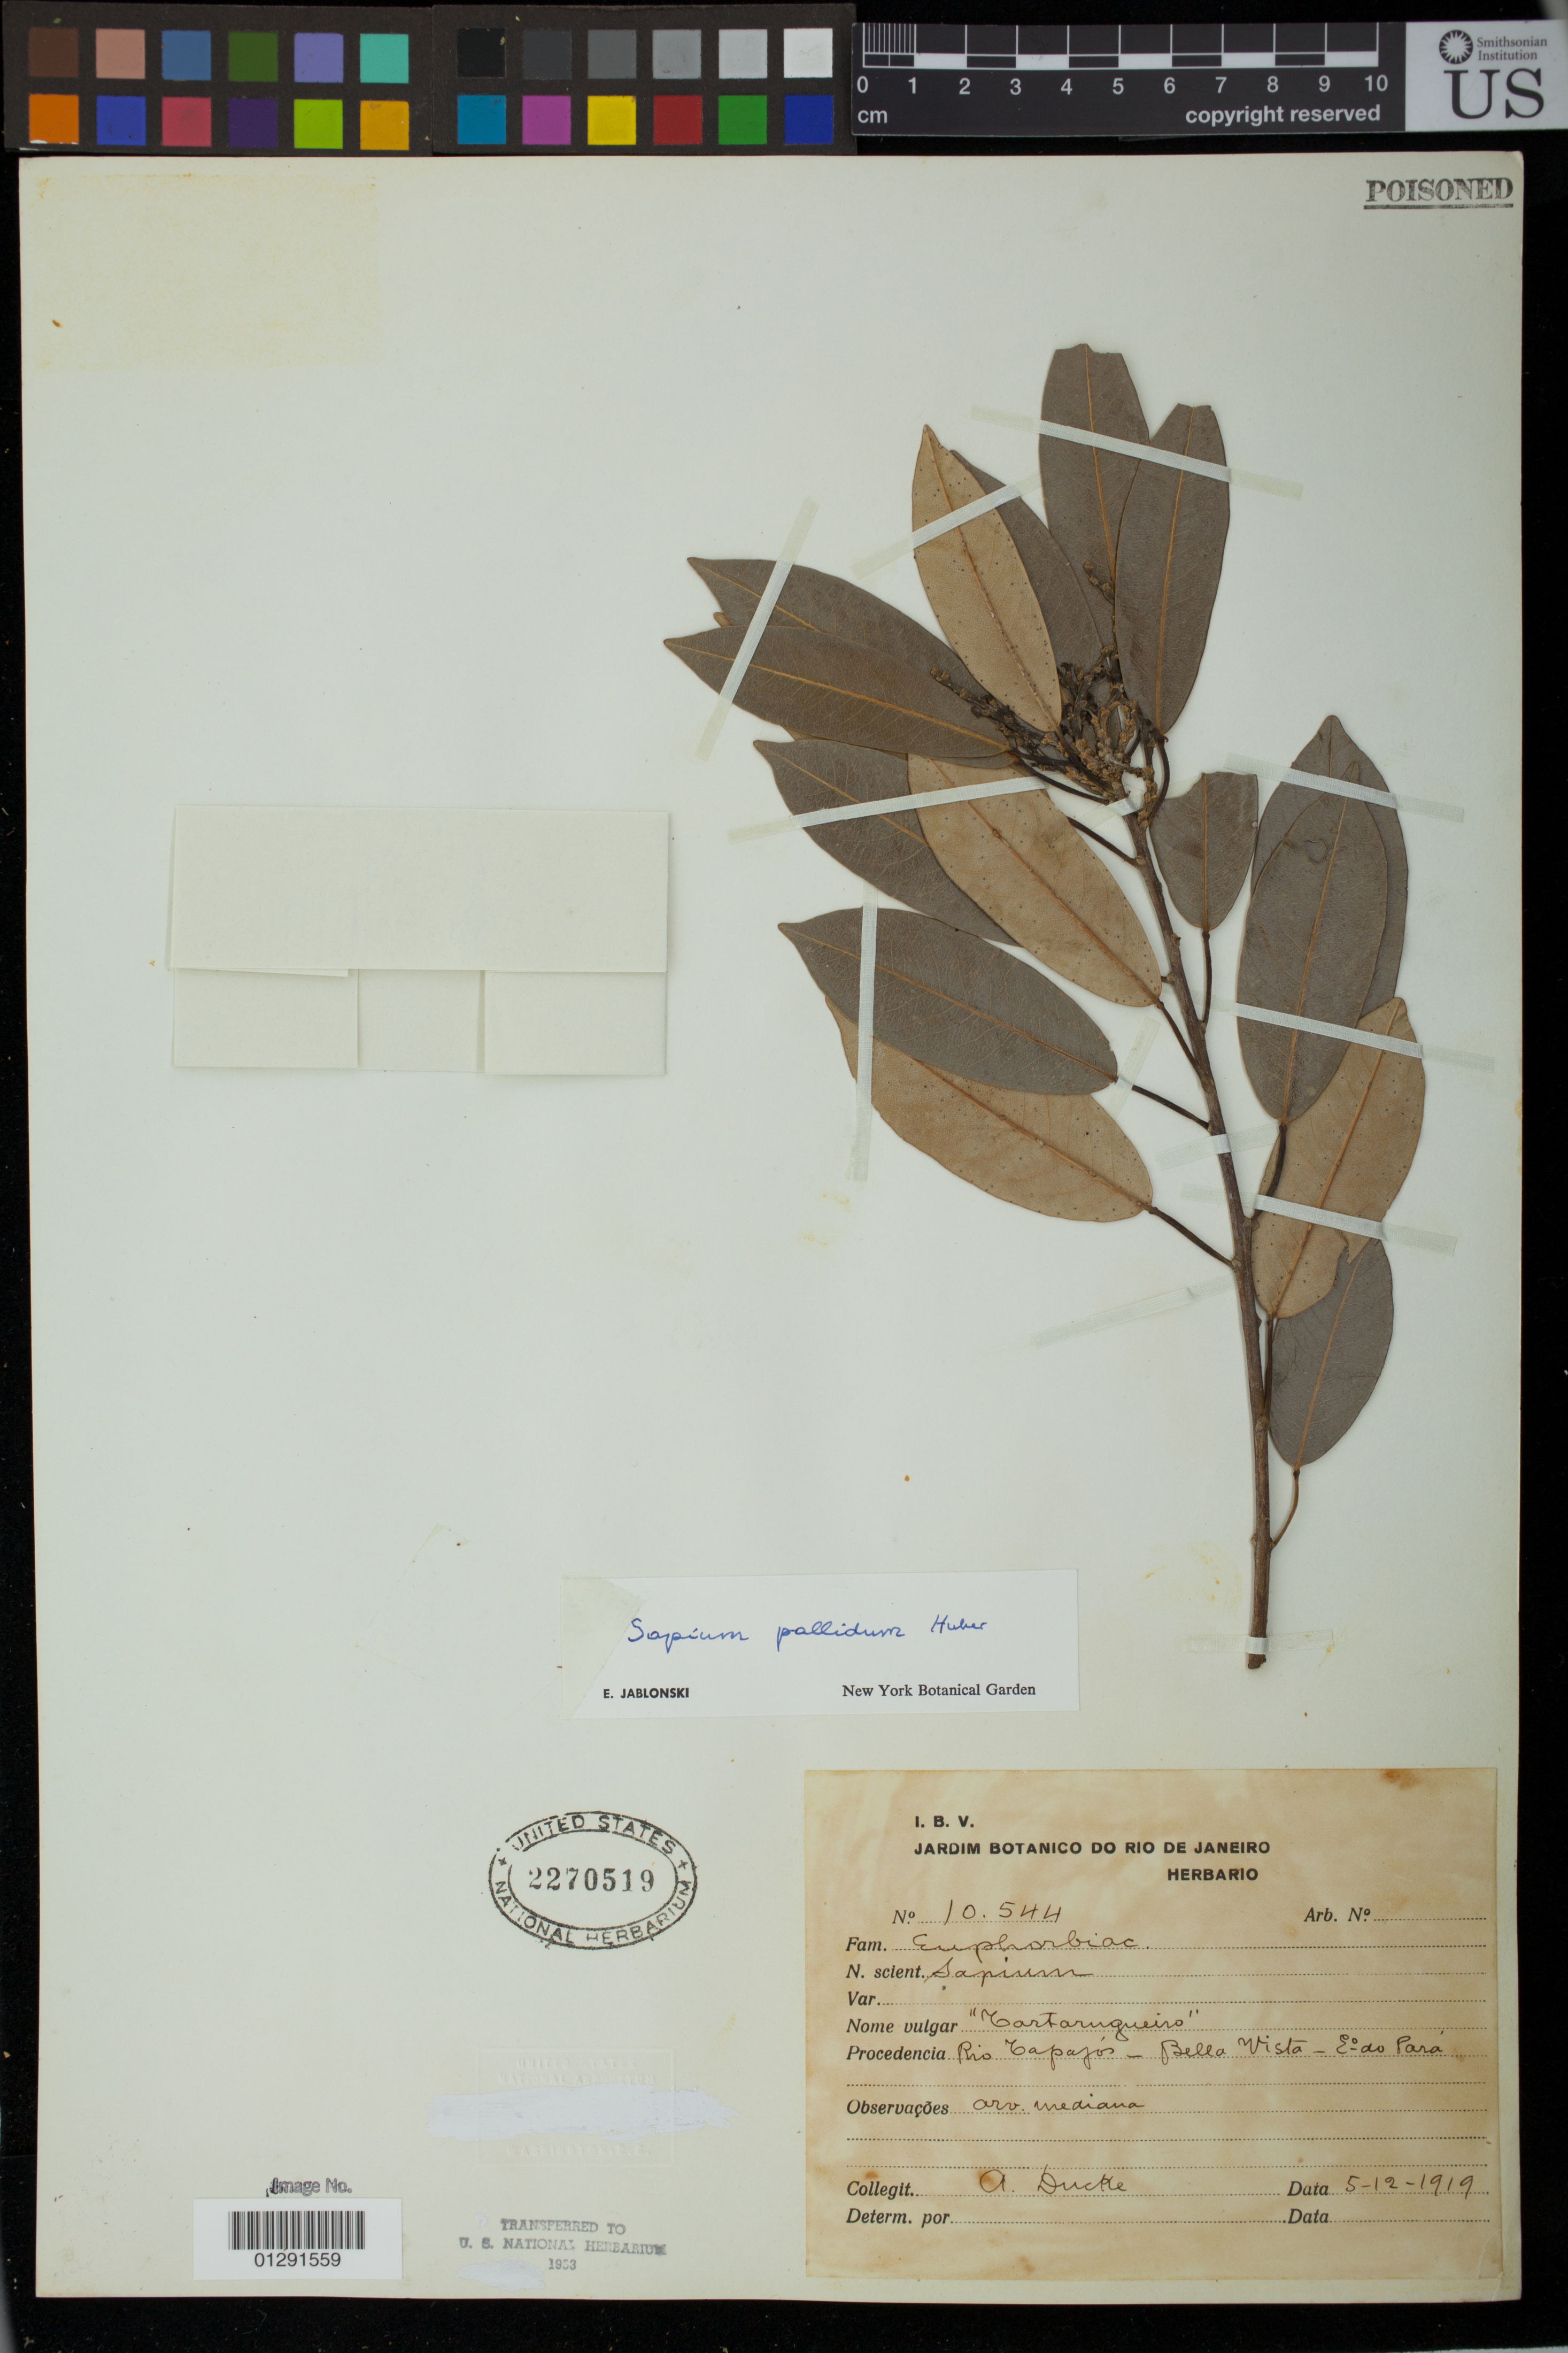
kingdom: Plantae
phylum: Tracheophyta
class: Magnoliopsida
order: Malpighiales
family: Euphorbiaceae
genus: Sapium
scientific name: Sapium pallidum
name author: (Müll. Arg.) Huber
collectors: A. Ducke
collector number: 10544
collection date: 1919-05-12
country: Brazil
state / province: Para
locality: Rio Tapajos - Bella Vista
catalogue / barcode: US 2270519